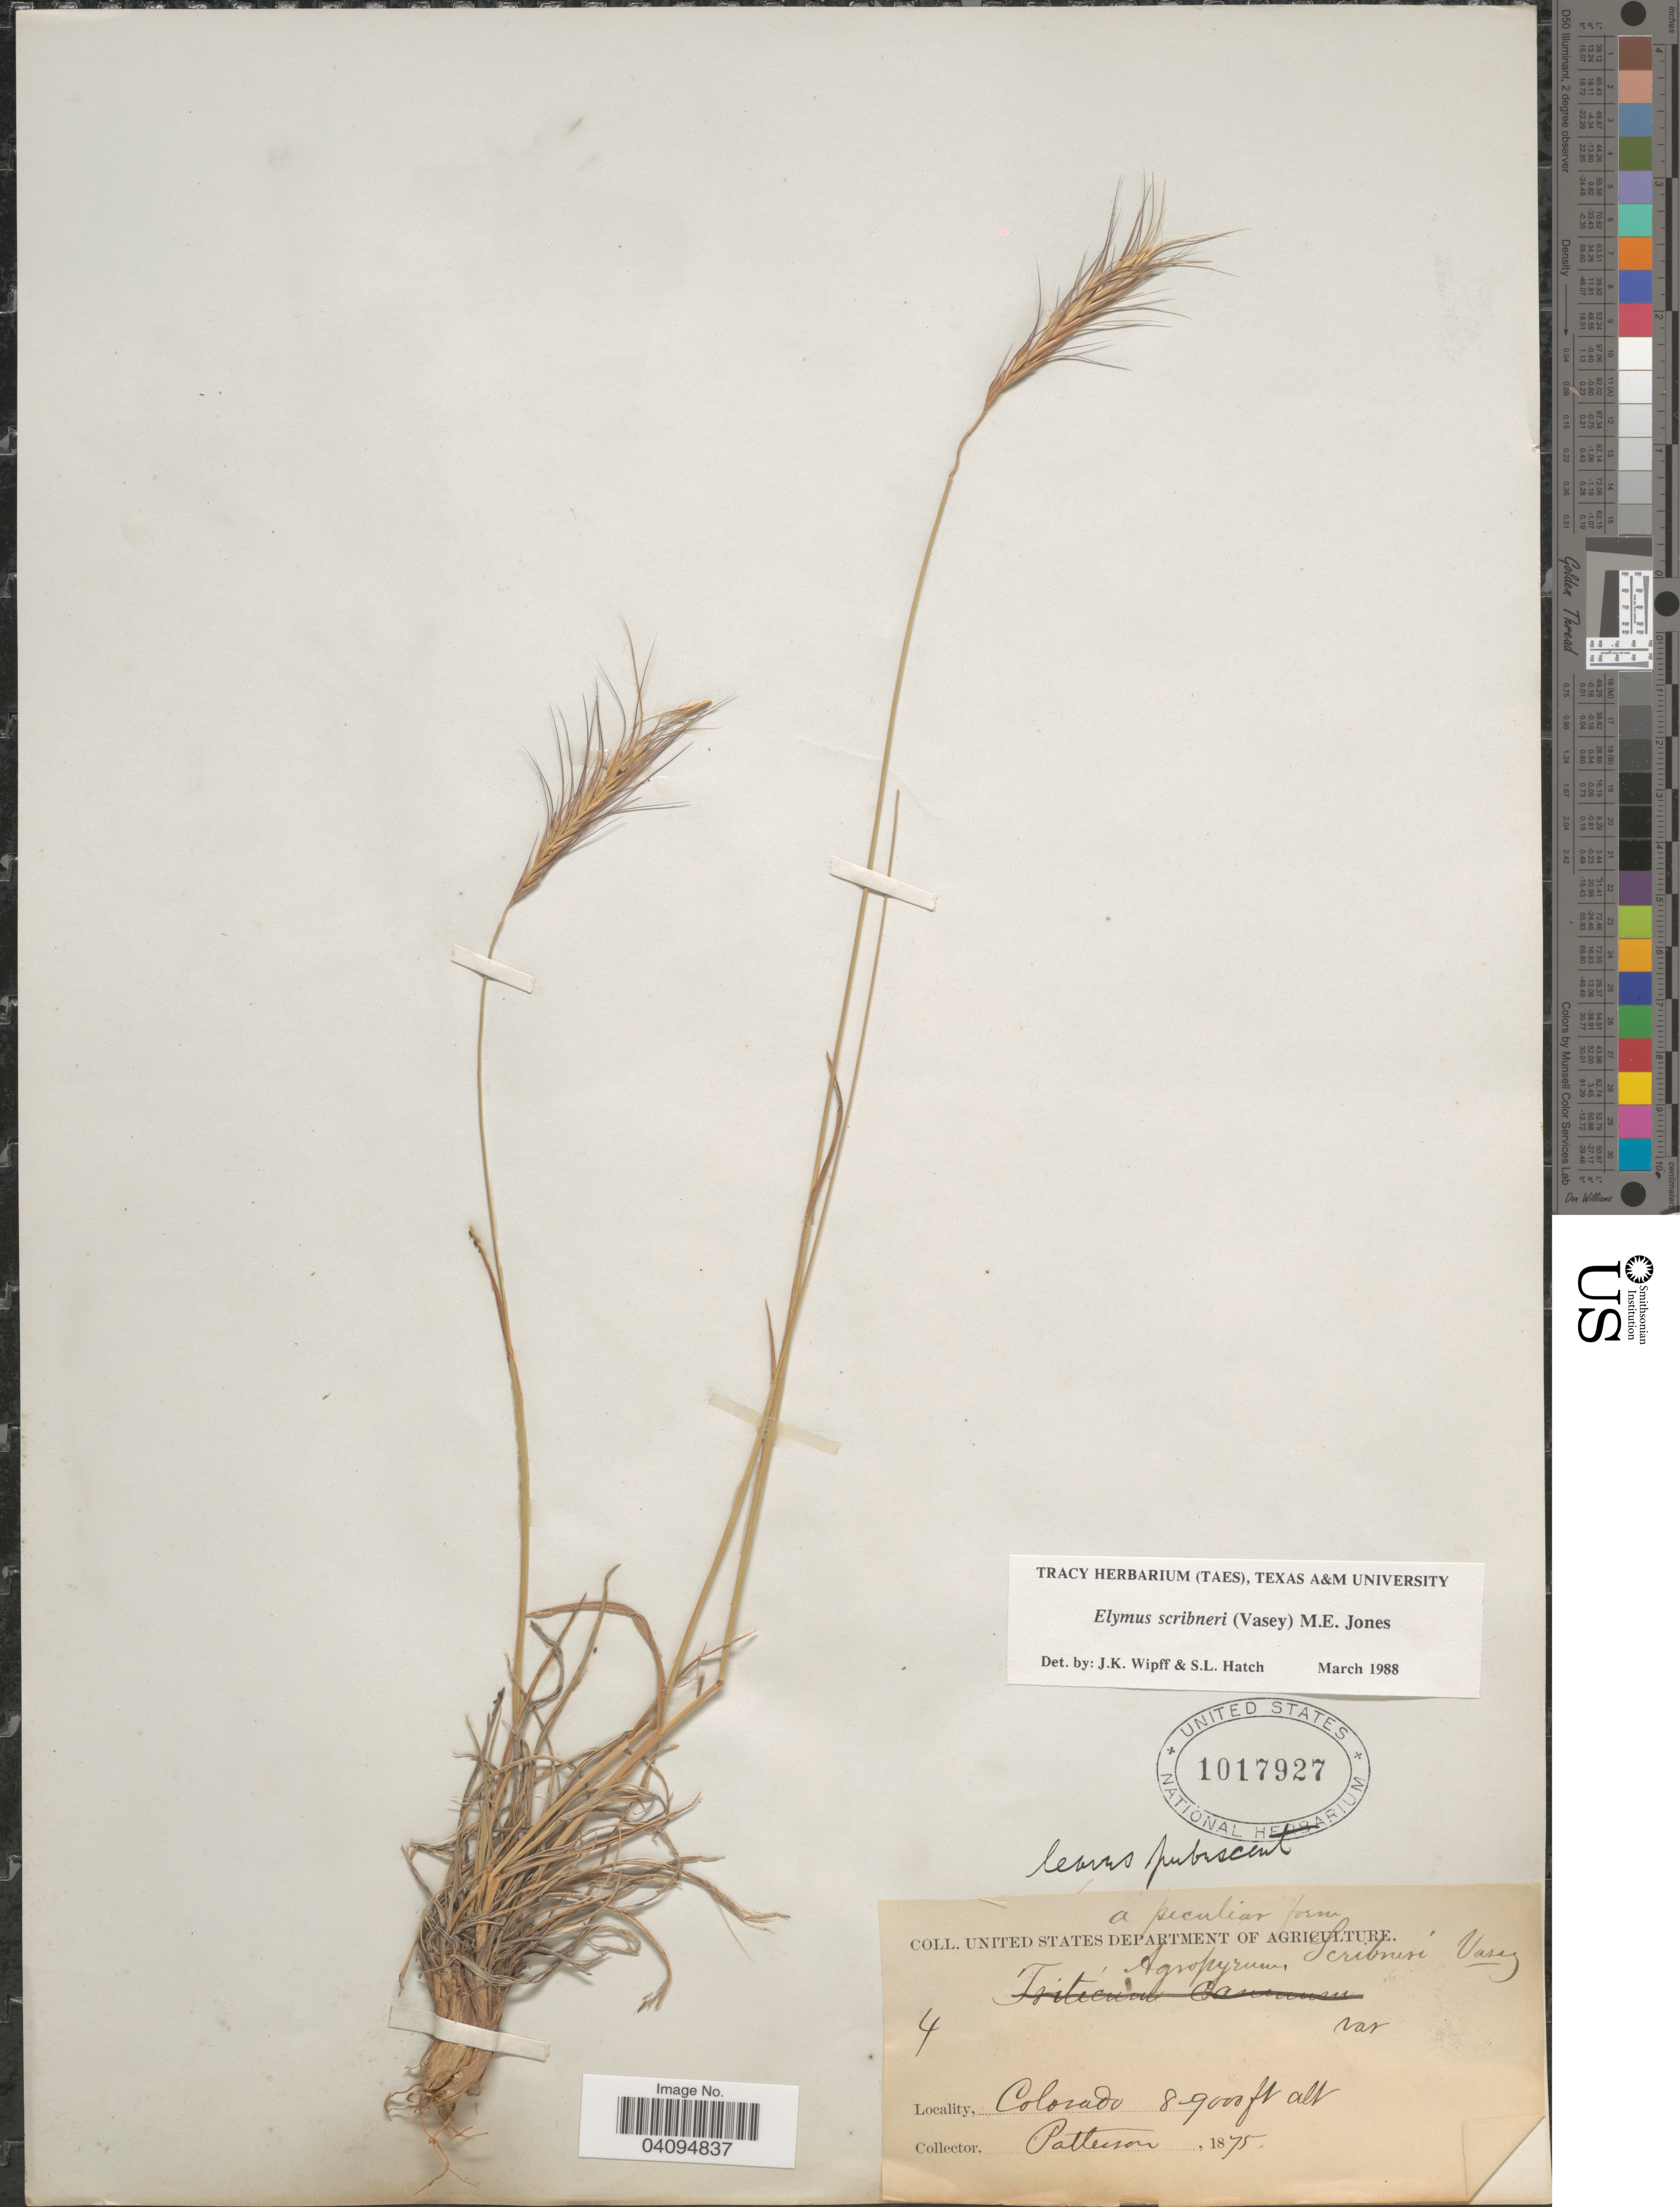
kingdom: Plantae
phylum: Tracheophyta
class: Liliopsida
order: Poales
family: Poaceae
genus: Elymus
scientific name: Elymus scribneri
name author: (Vasey) M.E. Jones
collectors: -. Patterson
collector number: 4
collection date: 1875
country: United States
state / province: Colorado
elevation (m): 2438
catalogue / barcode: US 1017927